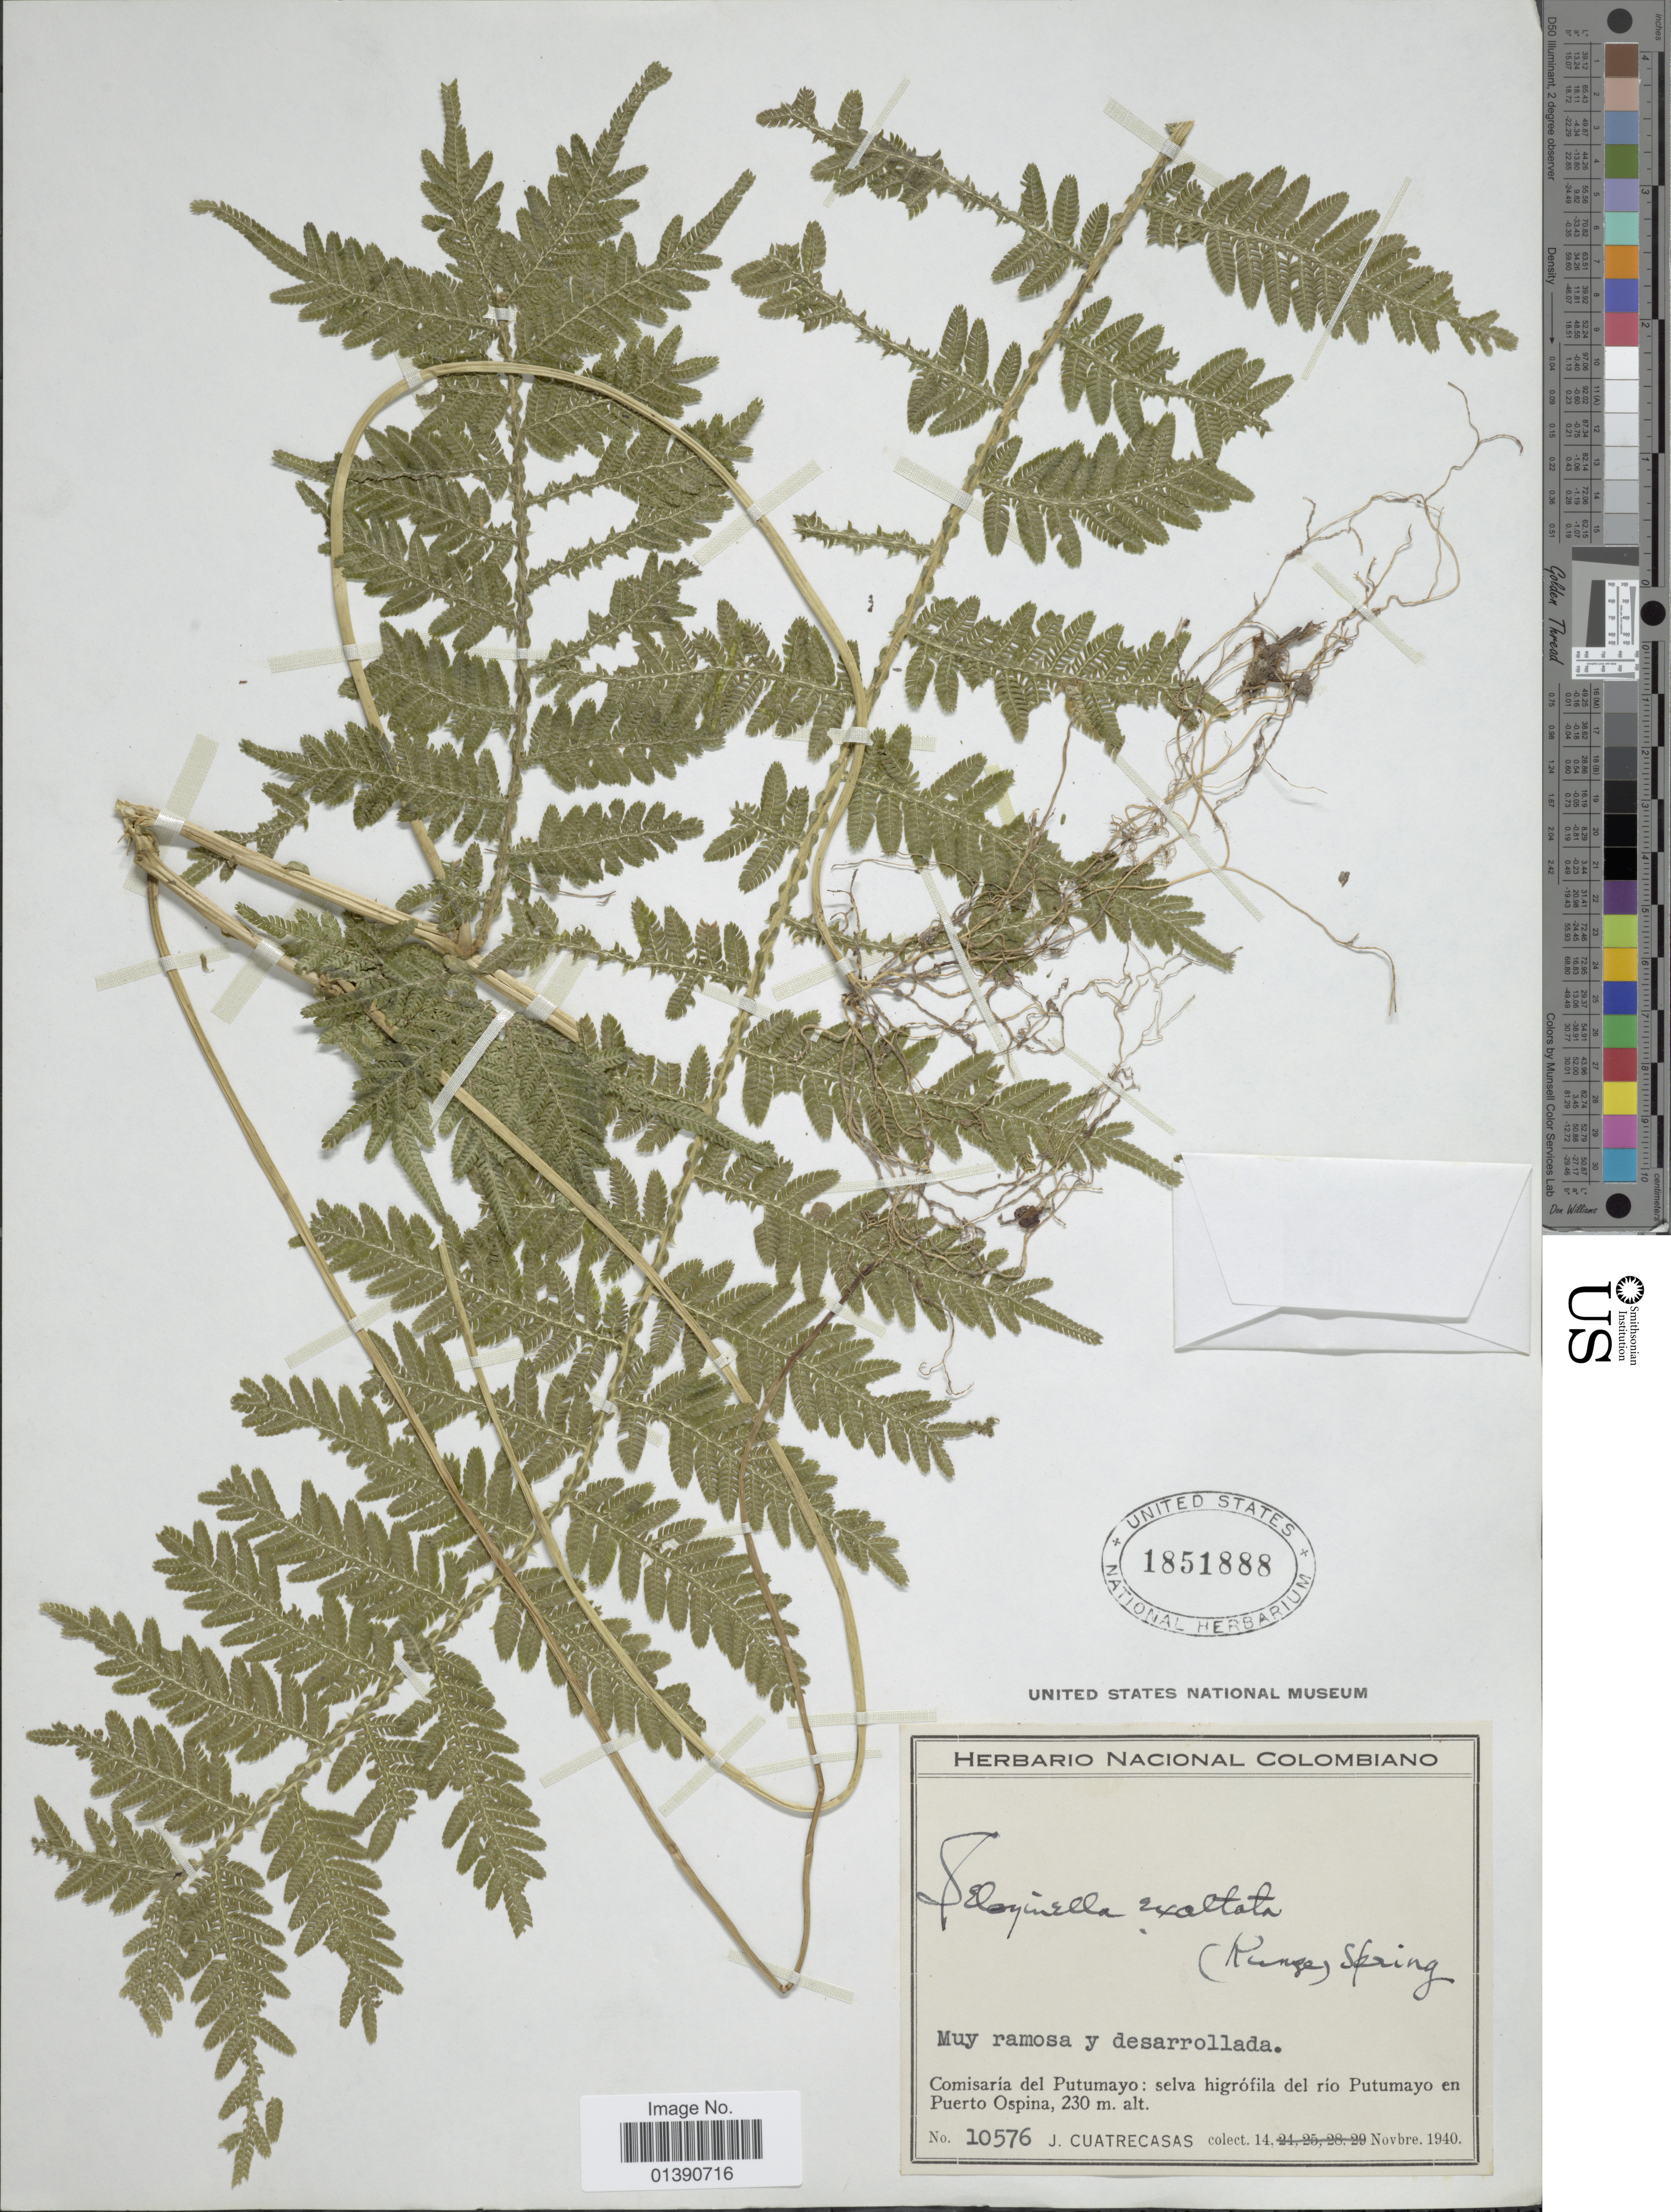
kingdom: Plantae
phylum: Tracheophyta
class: Lycopodiopsida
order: Selaginellales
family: Selaginellaceae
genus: Selaginella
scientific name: Selaginella exaltata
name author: (Kunze) Spring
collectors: J. Cuatrecasas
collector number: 10576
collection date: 1940-11-14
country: Colombia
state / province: Putumayo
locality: Selva higrófila del río Putumayo en Puerto Ospina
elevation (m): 230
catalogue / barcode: US 1851888